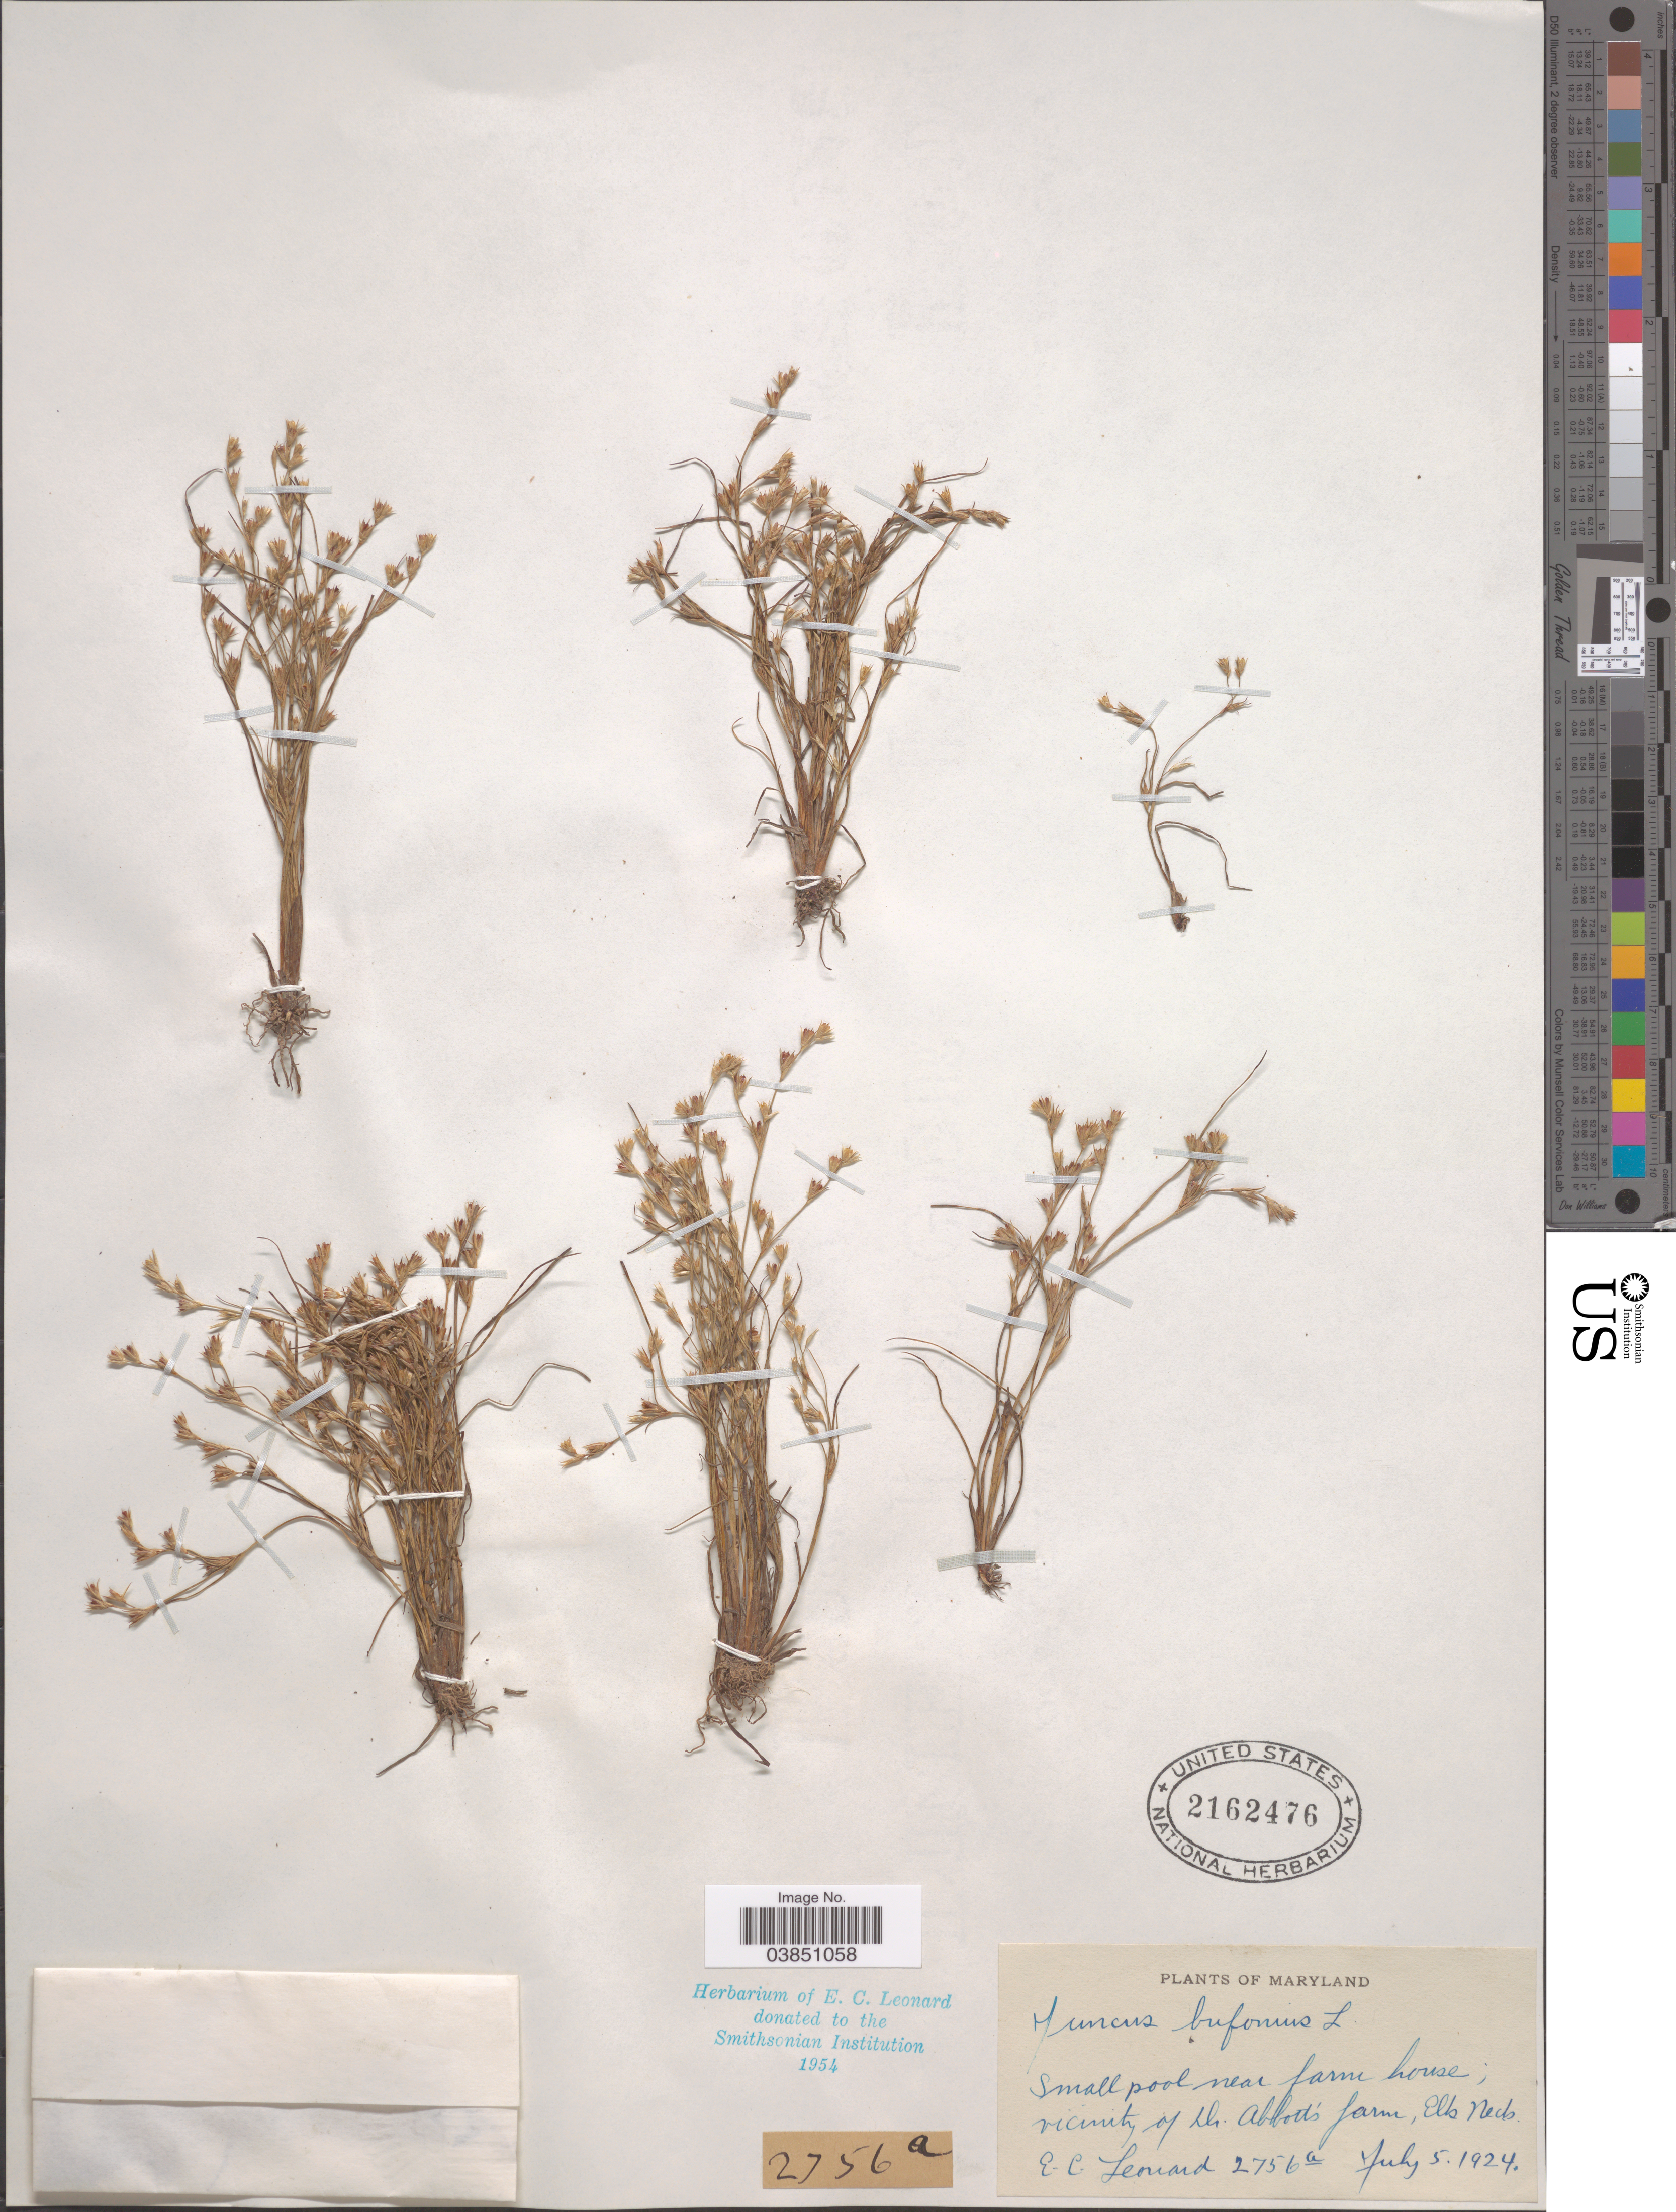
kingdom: Plantae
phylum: Tracheophyta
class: Liliopsida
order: Poales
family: Juncaceae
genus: Juncus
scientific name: Juncus bufonius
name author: L.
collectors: E. C. Leonard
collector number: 2756a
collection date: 1924-07-05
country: United States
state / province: Maryland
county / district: Cecil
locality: Near farm house, vicinity of Dr. Abbott's farm, Elk Neck.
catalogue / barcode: US 2162476